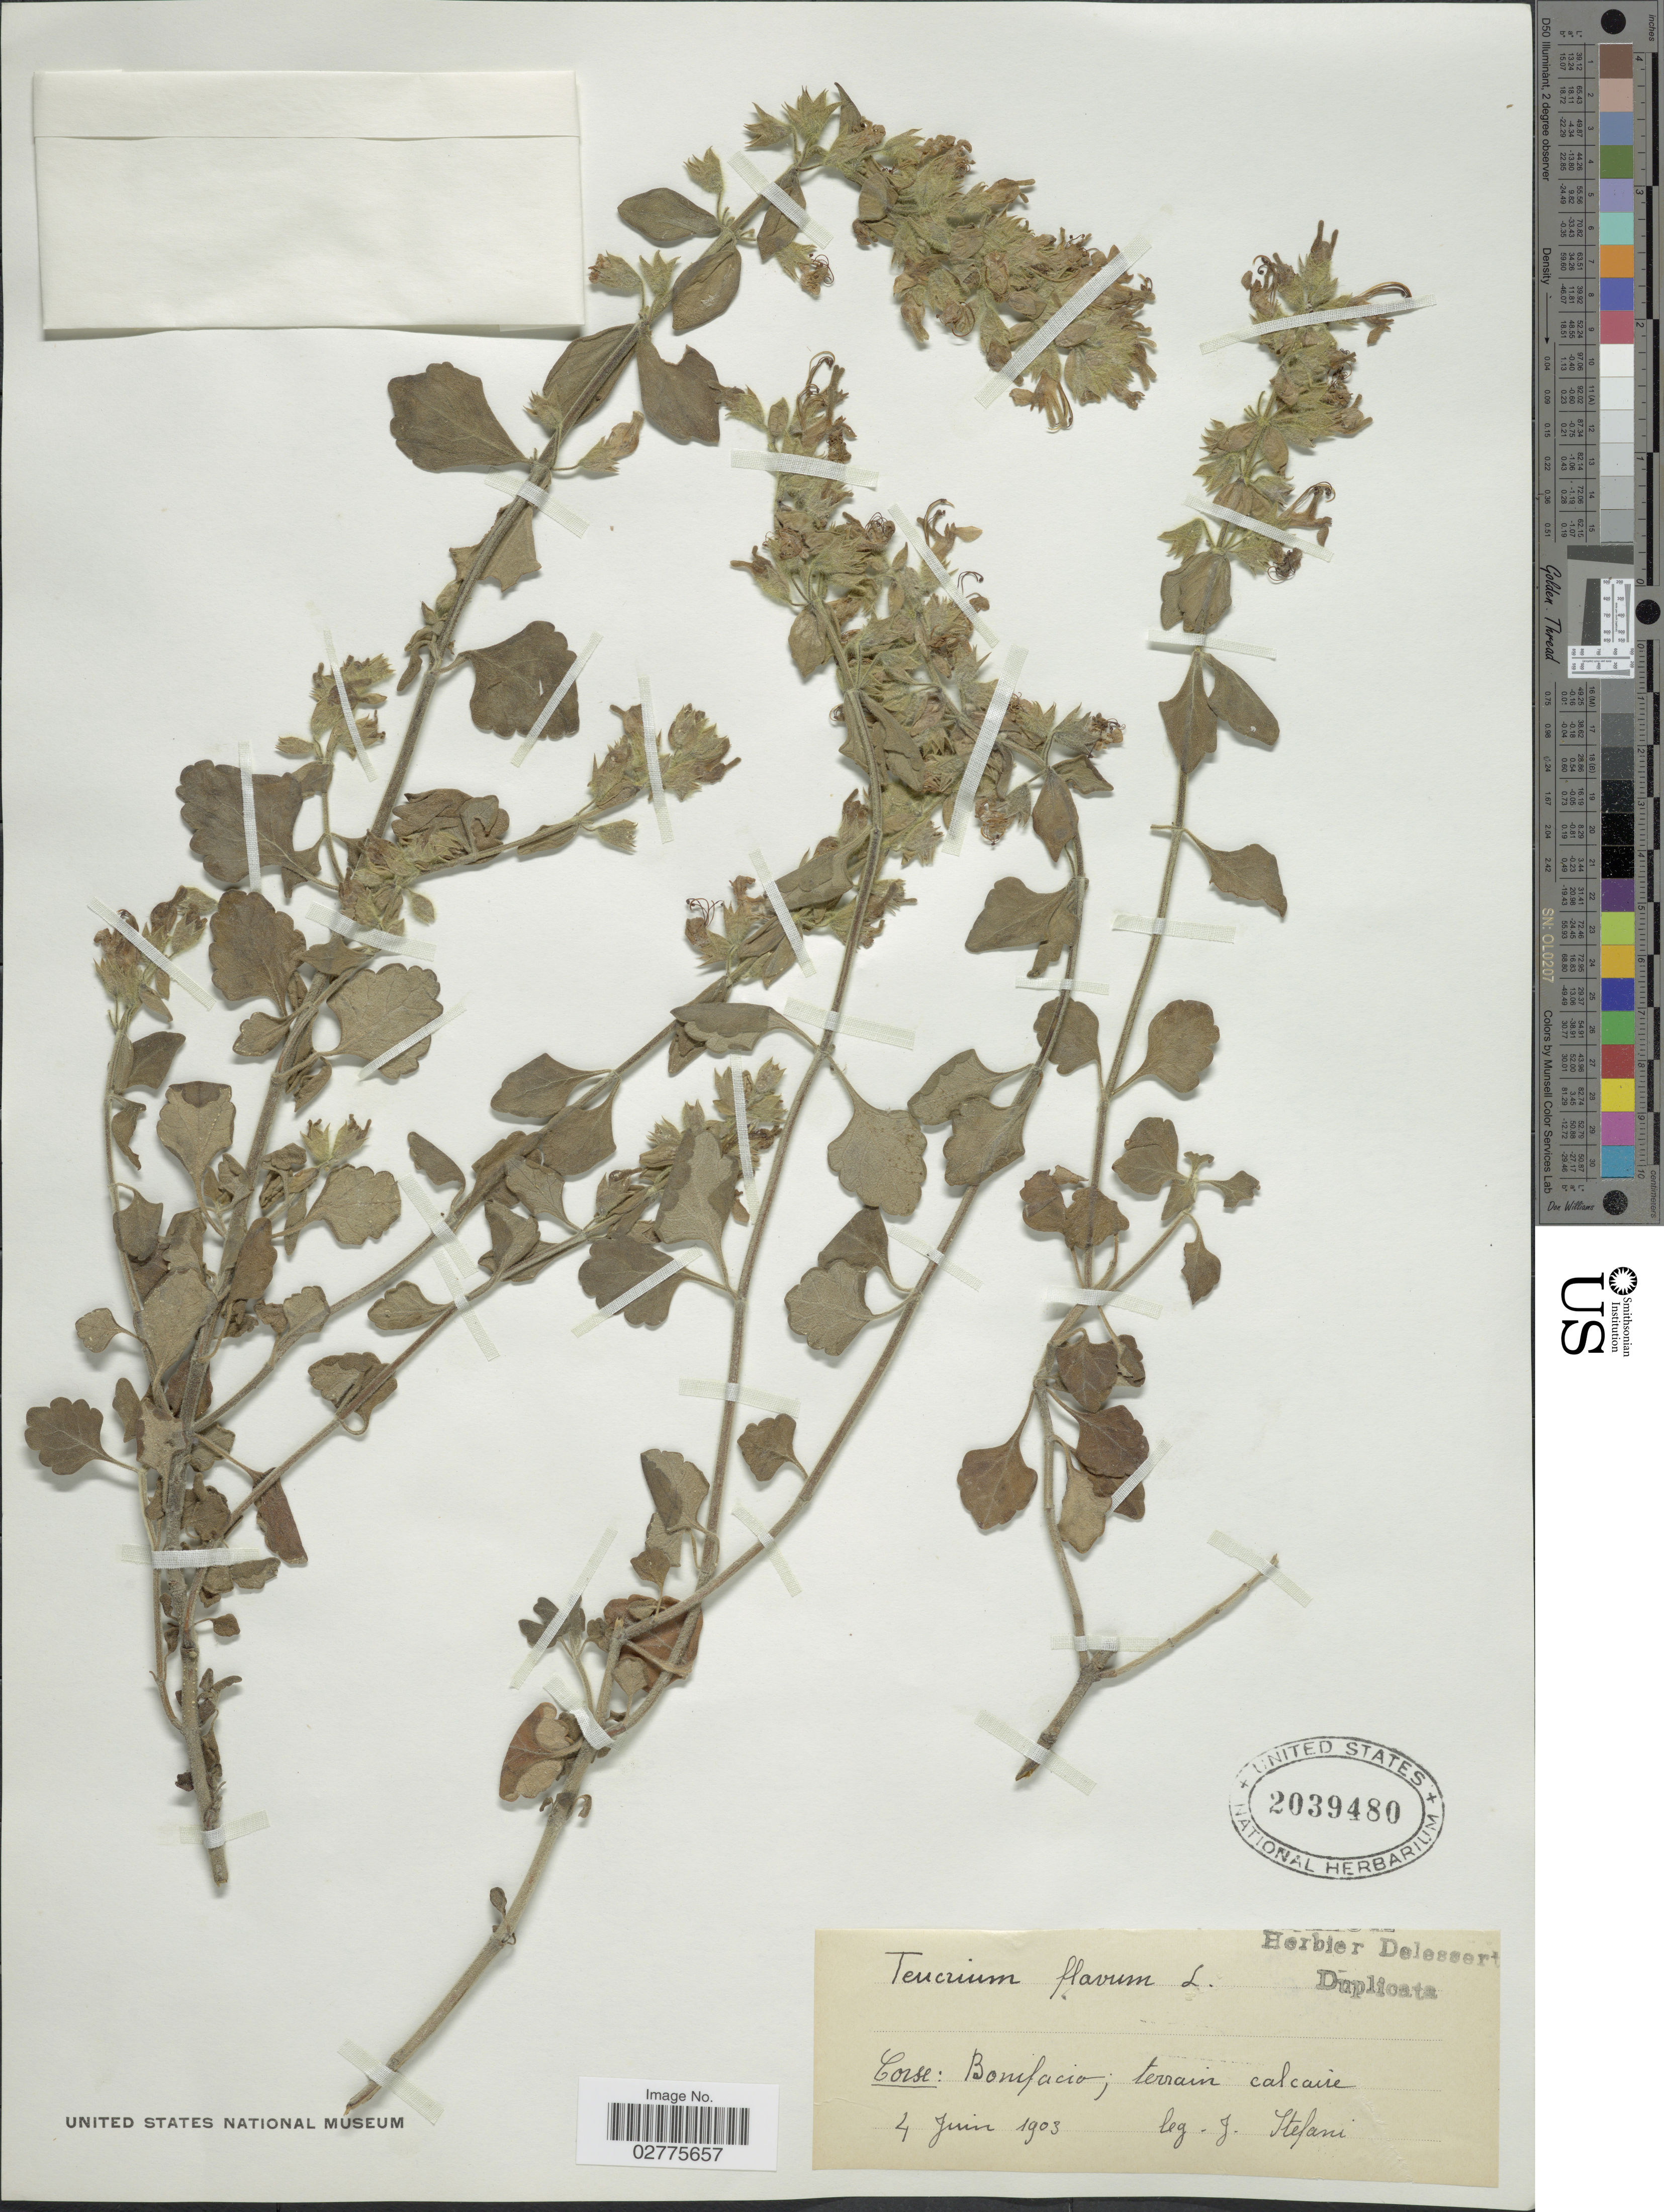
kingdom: Plantae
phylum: Tracheophyta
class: Magnoliopsida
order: Lamiales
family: Lamiaceae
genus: Teucrium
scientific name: Teucrium flavum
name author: L.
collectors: J. Stefani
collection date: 1903-06-04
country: France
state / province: Corsica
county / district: Corse-du-Sud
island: Corse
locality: Corse: Bonifacio; terrain calcaire.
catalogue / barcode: US 2039480